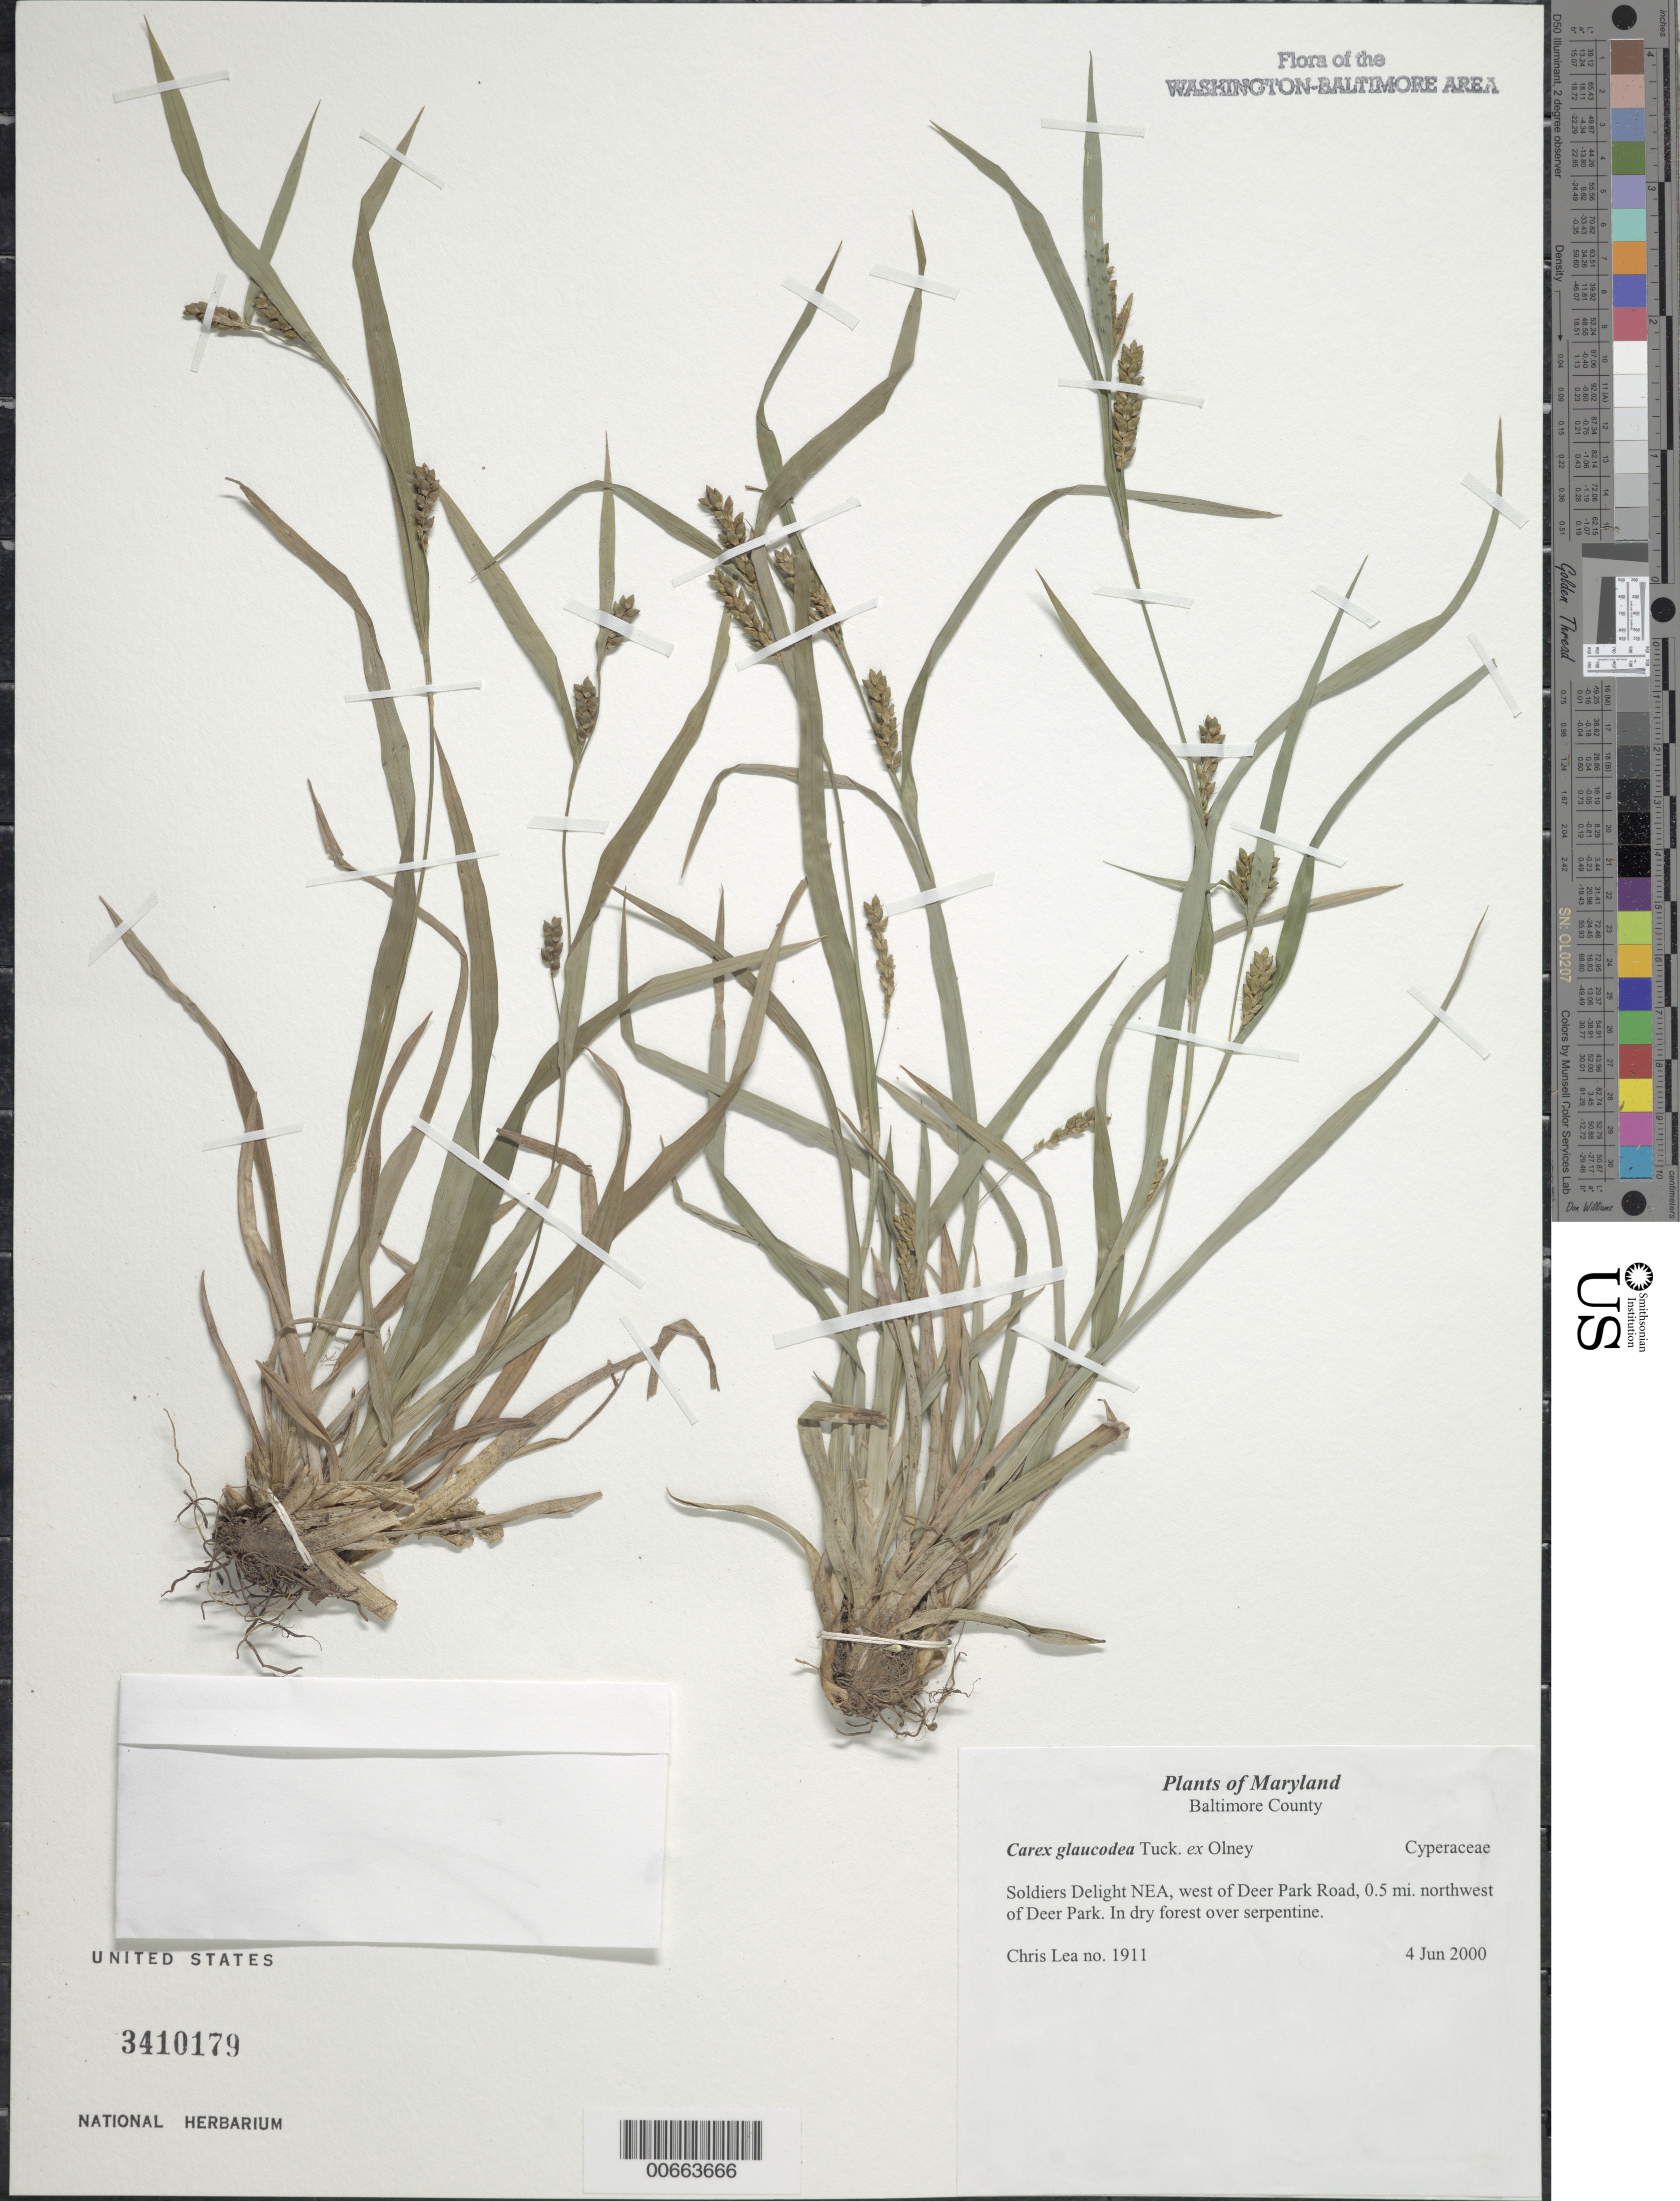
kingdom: Plantae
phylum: Tracheophyta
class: Liliopsida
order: Poales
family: Cyperaceae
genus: Carex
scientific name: Carex glaucodea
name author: Tuck. ex Olney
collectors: C. Lea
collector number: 1911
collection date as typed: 04 Jun 2000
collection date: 2000-06-04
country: United States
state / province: Maryland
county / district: Baltimore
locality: Soldiers Delight NEA, west of Deer Park Road, 0.5 mi. northwest of Deer Park.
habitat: In dry forest over serpentine.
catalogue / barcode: US 3410179